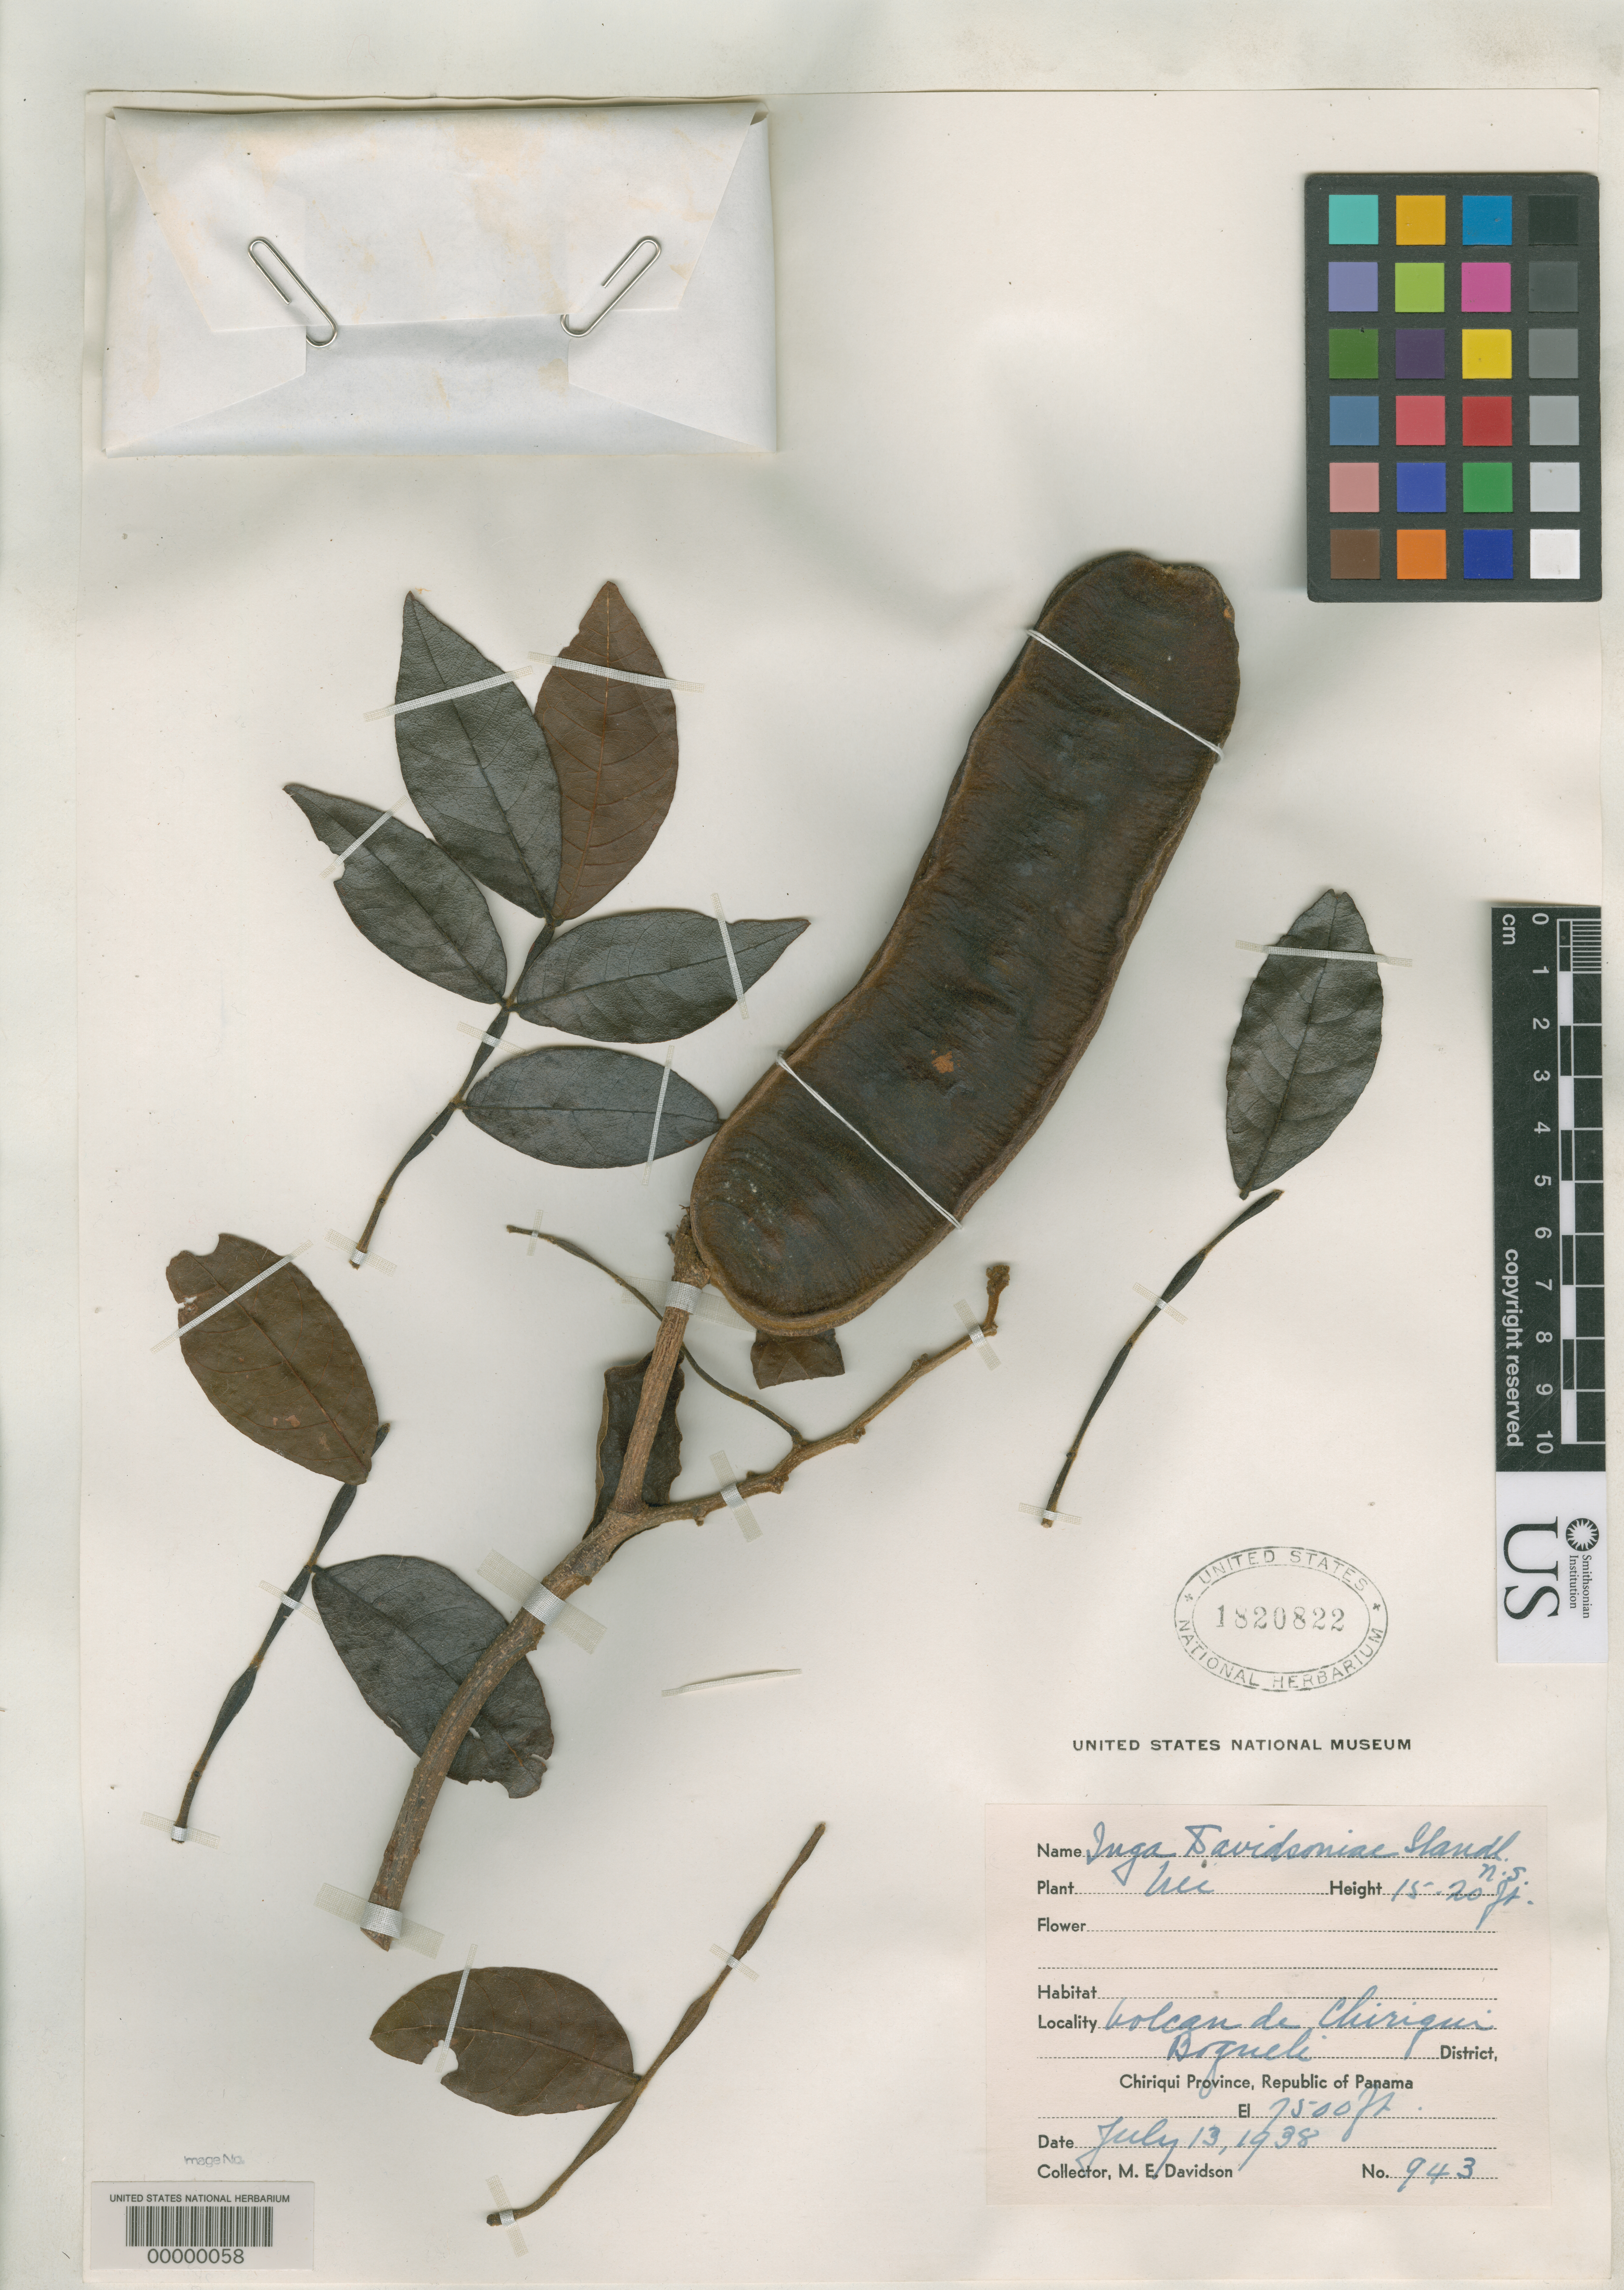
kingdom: Plantae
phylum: Tracheophyta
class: Magnoliopsida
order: Fabales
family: Fabaceae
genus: Inga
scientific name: Inga davidsoniae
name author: Standl.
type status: Isotype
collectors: M. Davidson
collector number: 943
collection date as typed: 13 Jul 1938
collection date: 1938-07-13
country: Panama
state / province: Chiriquí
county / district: Boquete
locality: Volcan de Chiriqui.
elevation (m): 2286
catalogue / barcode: US 1820822